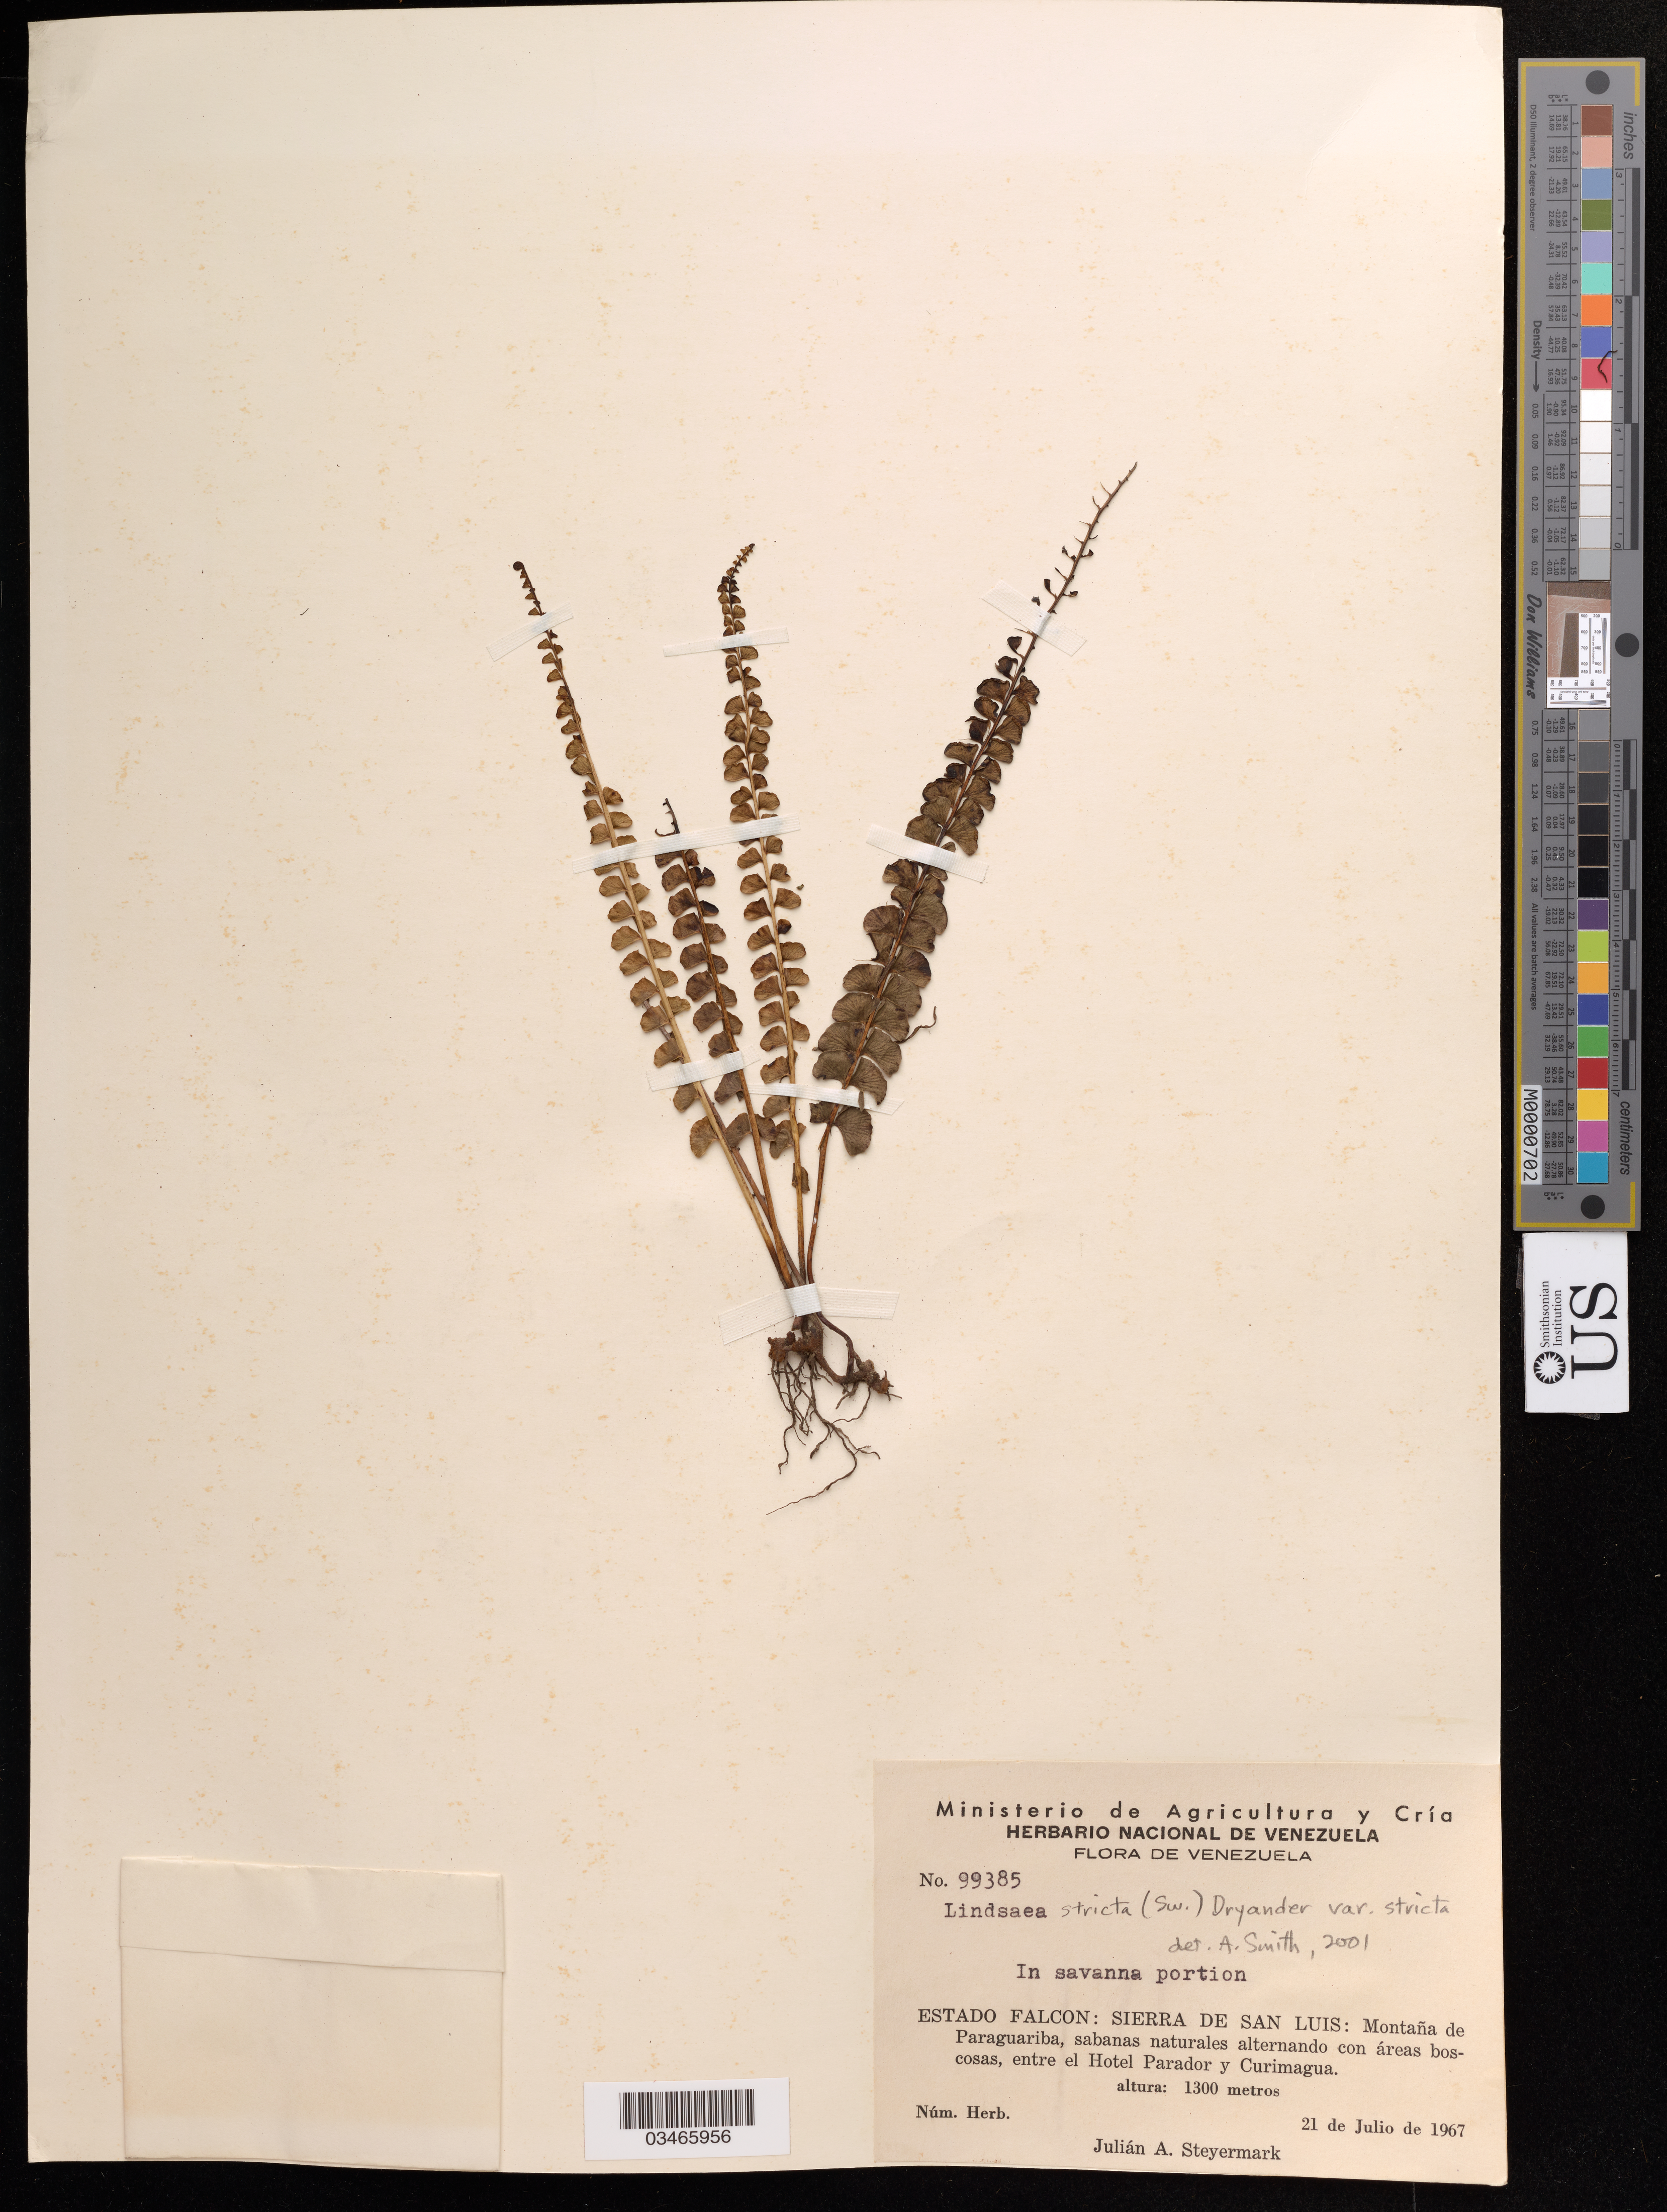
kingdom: Plantae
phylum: Tracheophyta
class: Polypodiopsida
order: Polypodiales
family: Lindsaeaceae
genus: Lindsaea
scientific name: Lindsaea stricta var. stricta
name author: (Sw.) Dryand.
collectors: J. Steyermark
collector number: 99385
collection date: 1967-07-21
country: Venezuela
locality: Estado Falcon: Sierra de San Luis: Montaña de Paraguariba, sabanas naturales alternando con áreas boscosas, entre el Hotel Parador y Curimagua.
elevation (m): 1300